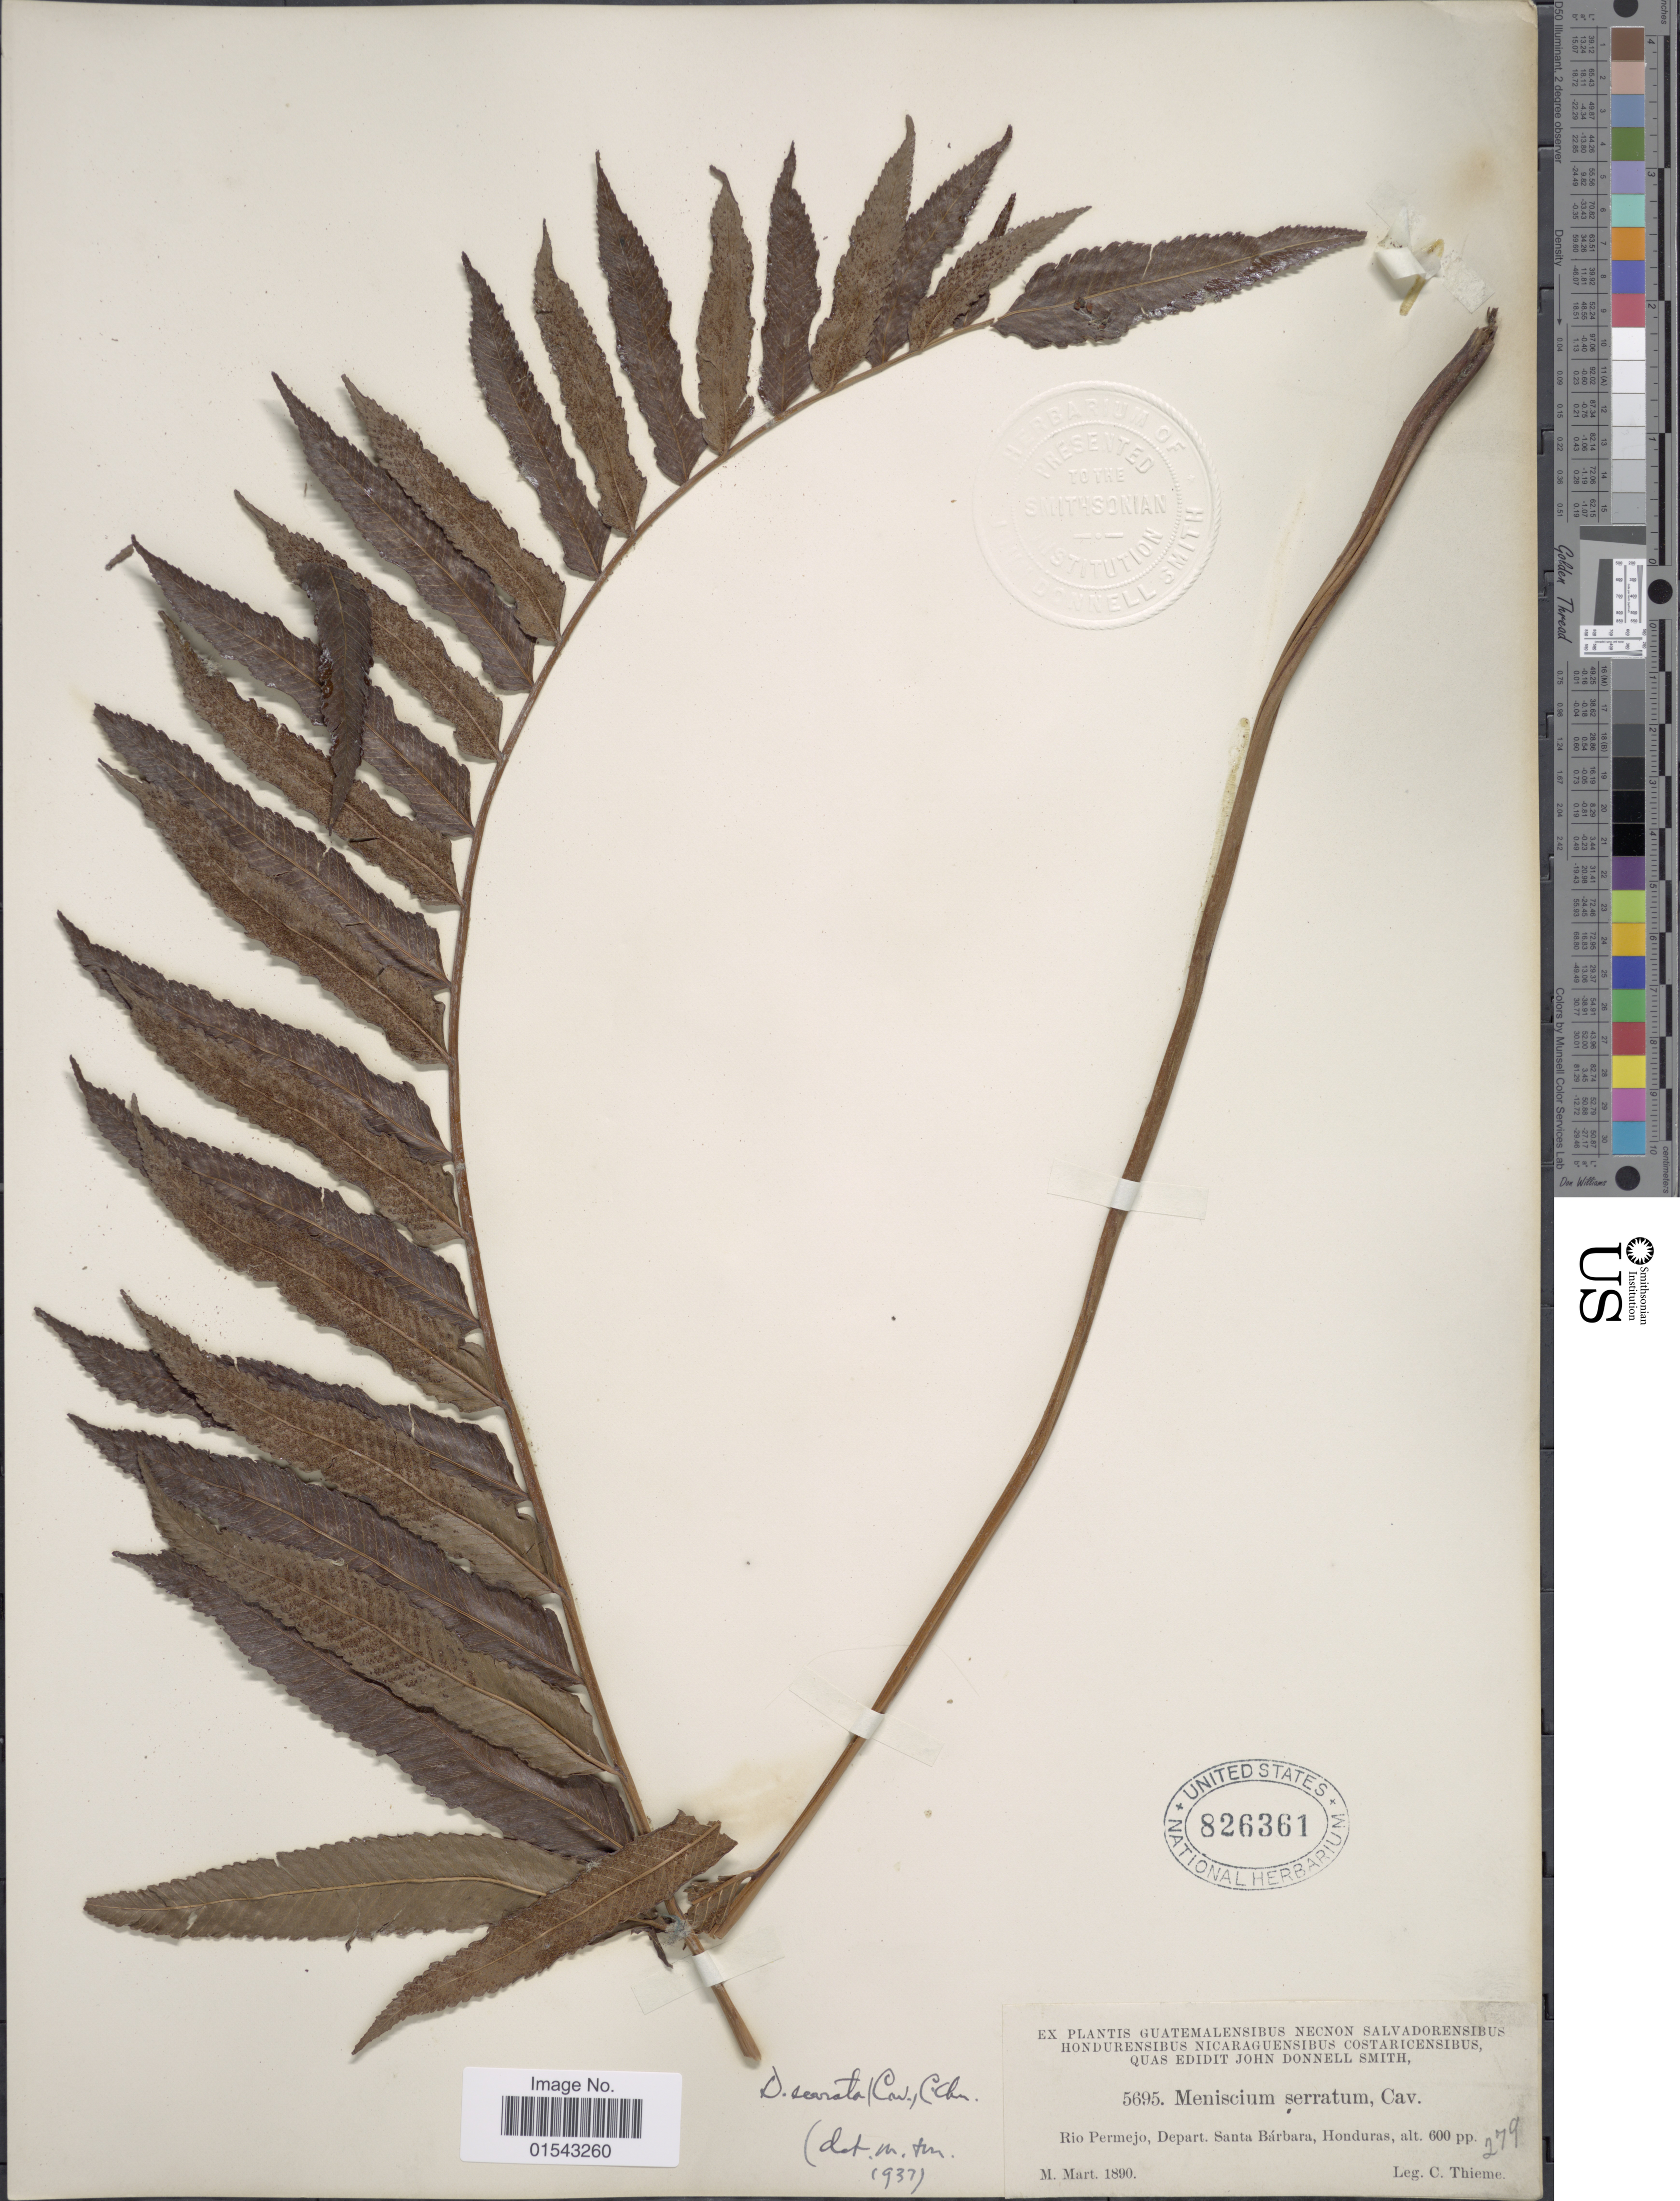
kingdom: Plantae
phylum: Tracheophyta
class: Polypodiopsida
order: Polypodiales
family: Thelypteridaceae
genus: Meniscium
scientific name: Meniscium serratum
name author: Cav.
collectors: C. Thieme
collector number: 5695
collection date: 1890-03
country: Honduras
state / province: Santa Bárbara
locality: Rio Permejo, Depart. Santa Barbara, Honduras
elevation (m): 183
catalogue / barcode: US 826361